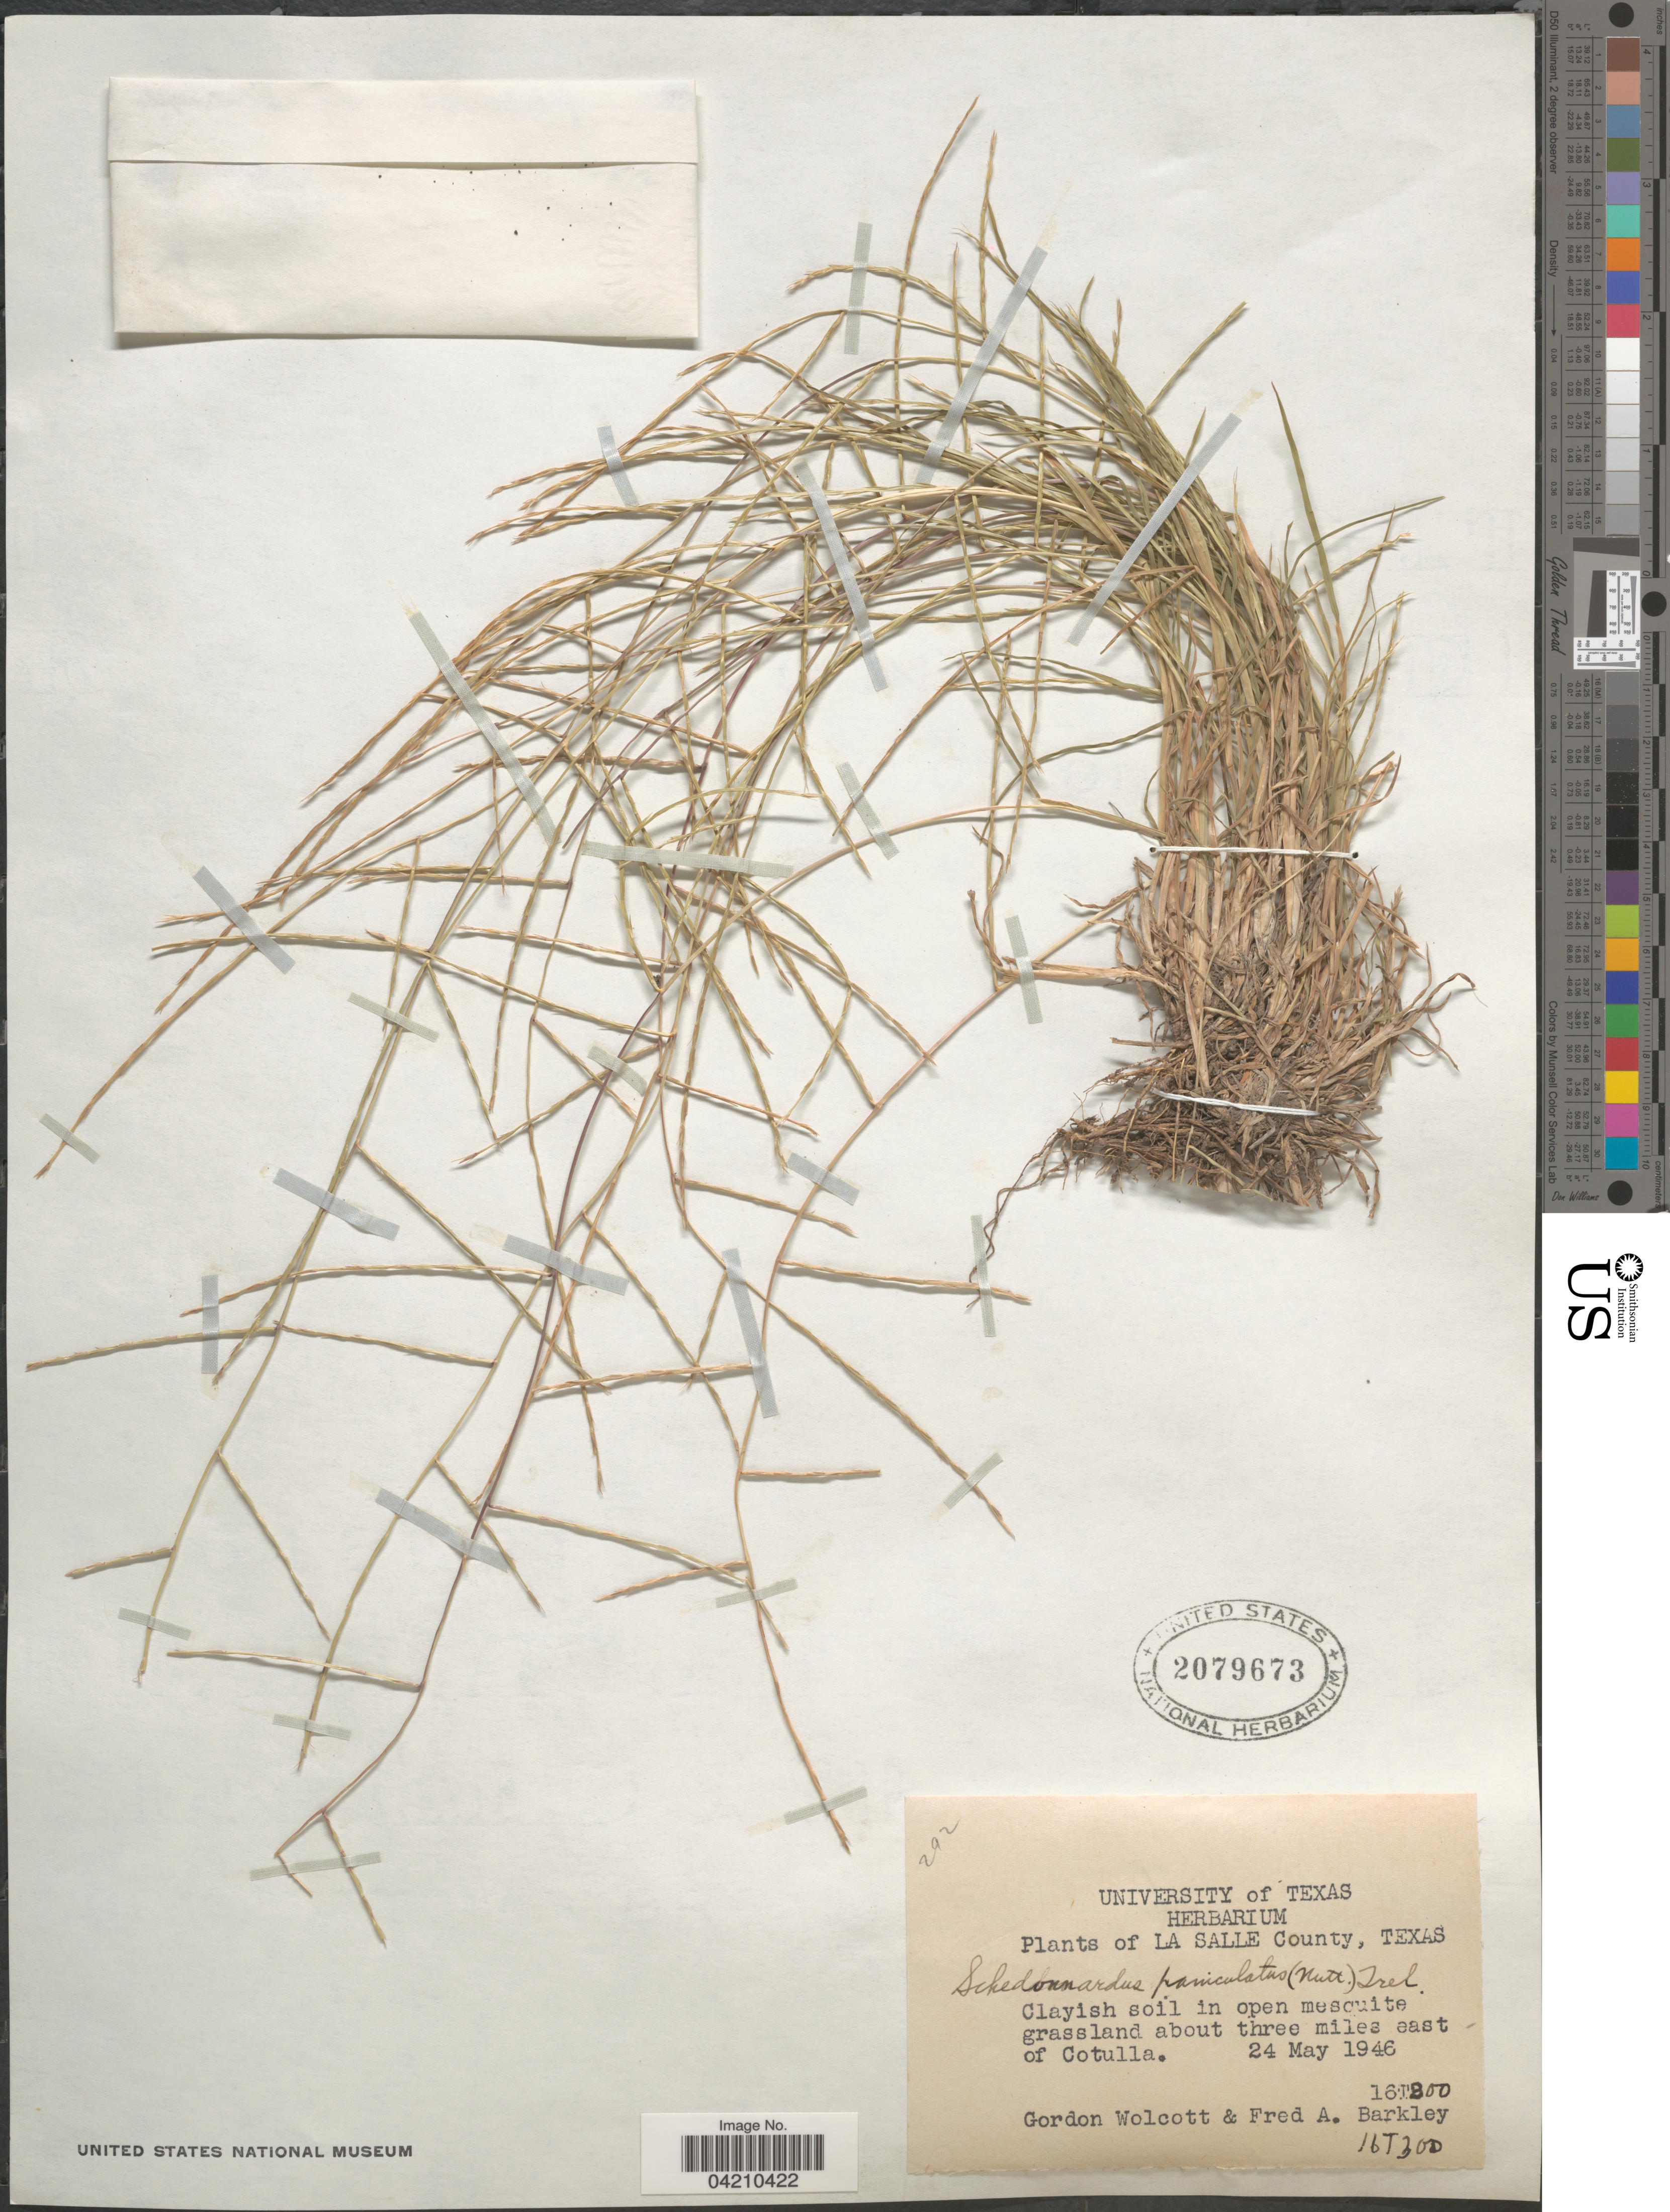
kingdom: Plantae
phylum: Tracheophyta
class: Liliopsida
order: Poales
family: Poaceae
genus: Muhlenbergia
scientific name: Muhlenbergia paniculata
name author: (Nutt.) Columbus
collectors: G. Wolcott & F. A. Barkley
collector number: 16T300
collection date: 1946-05-24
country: United States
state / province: Texas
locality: La Salle County. Clayish soil in open mesquite grassland about three miles east of Cotulla.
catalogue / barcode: US 2079673